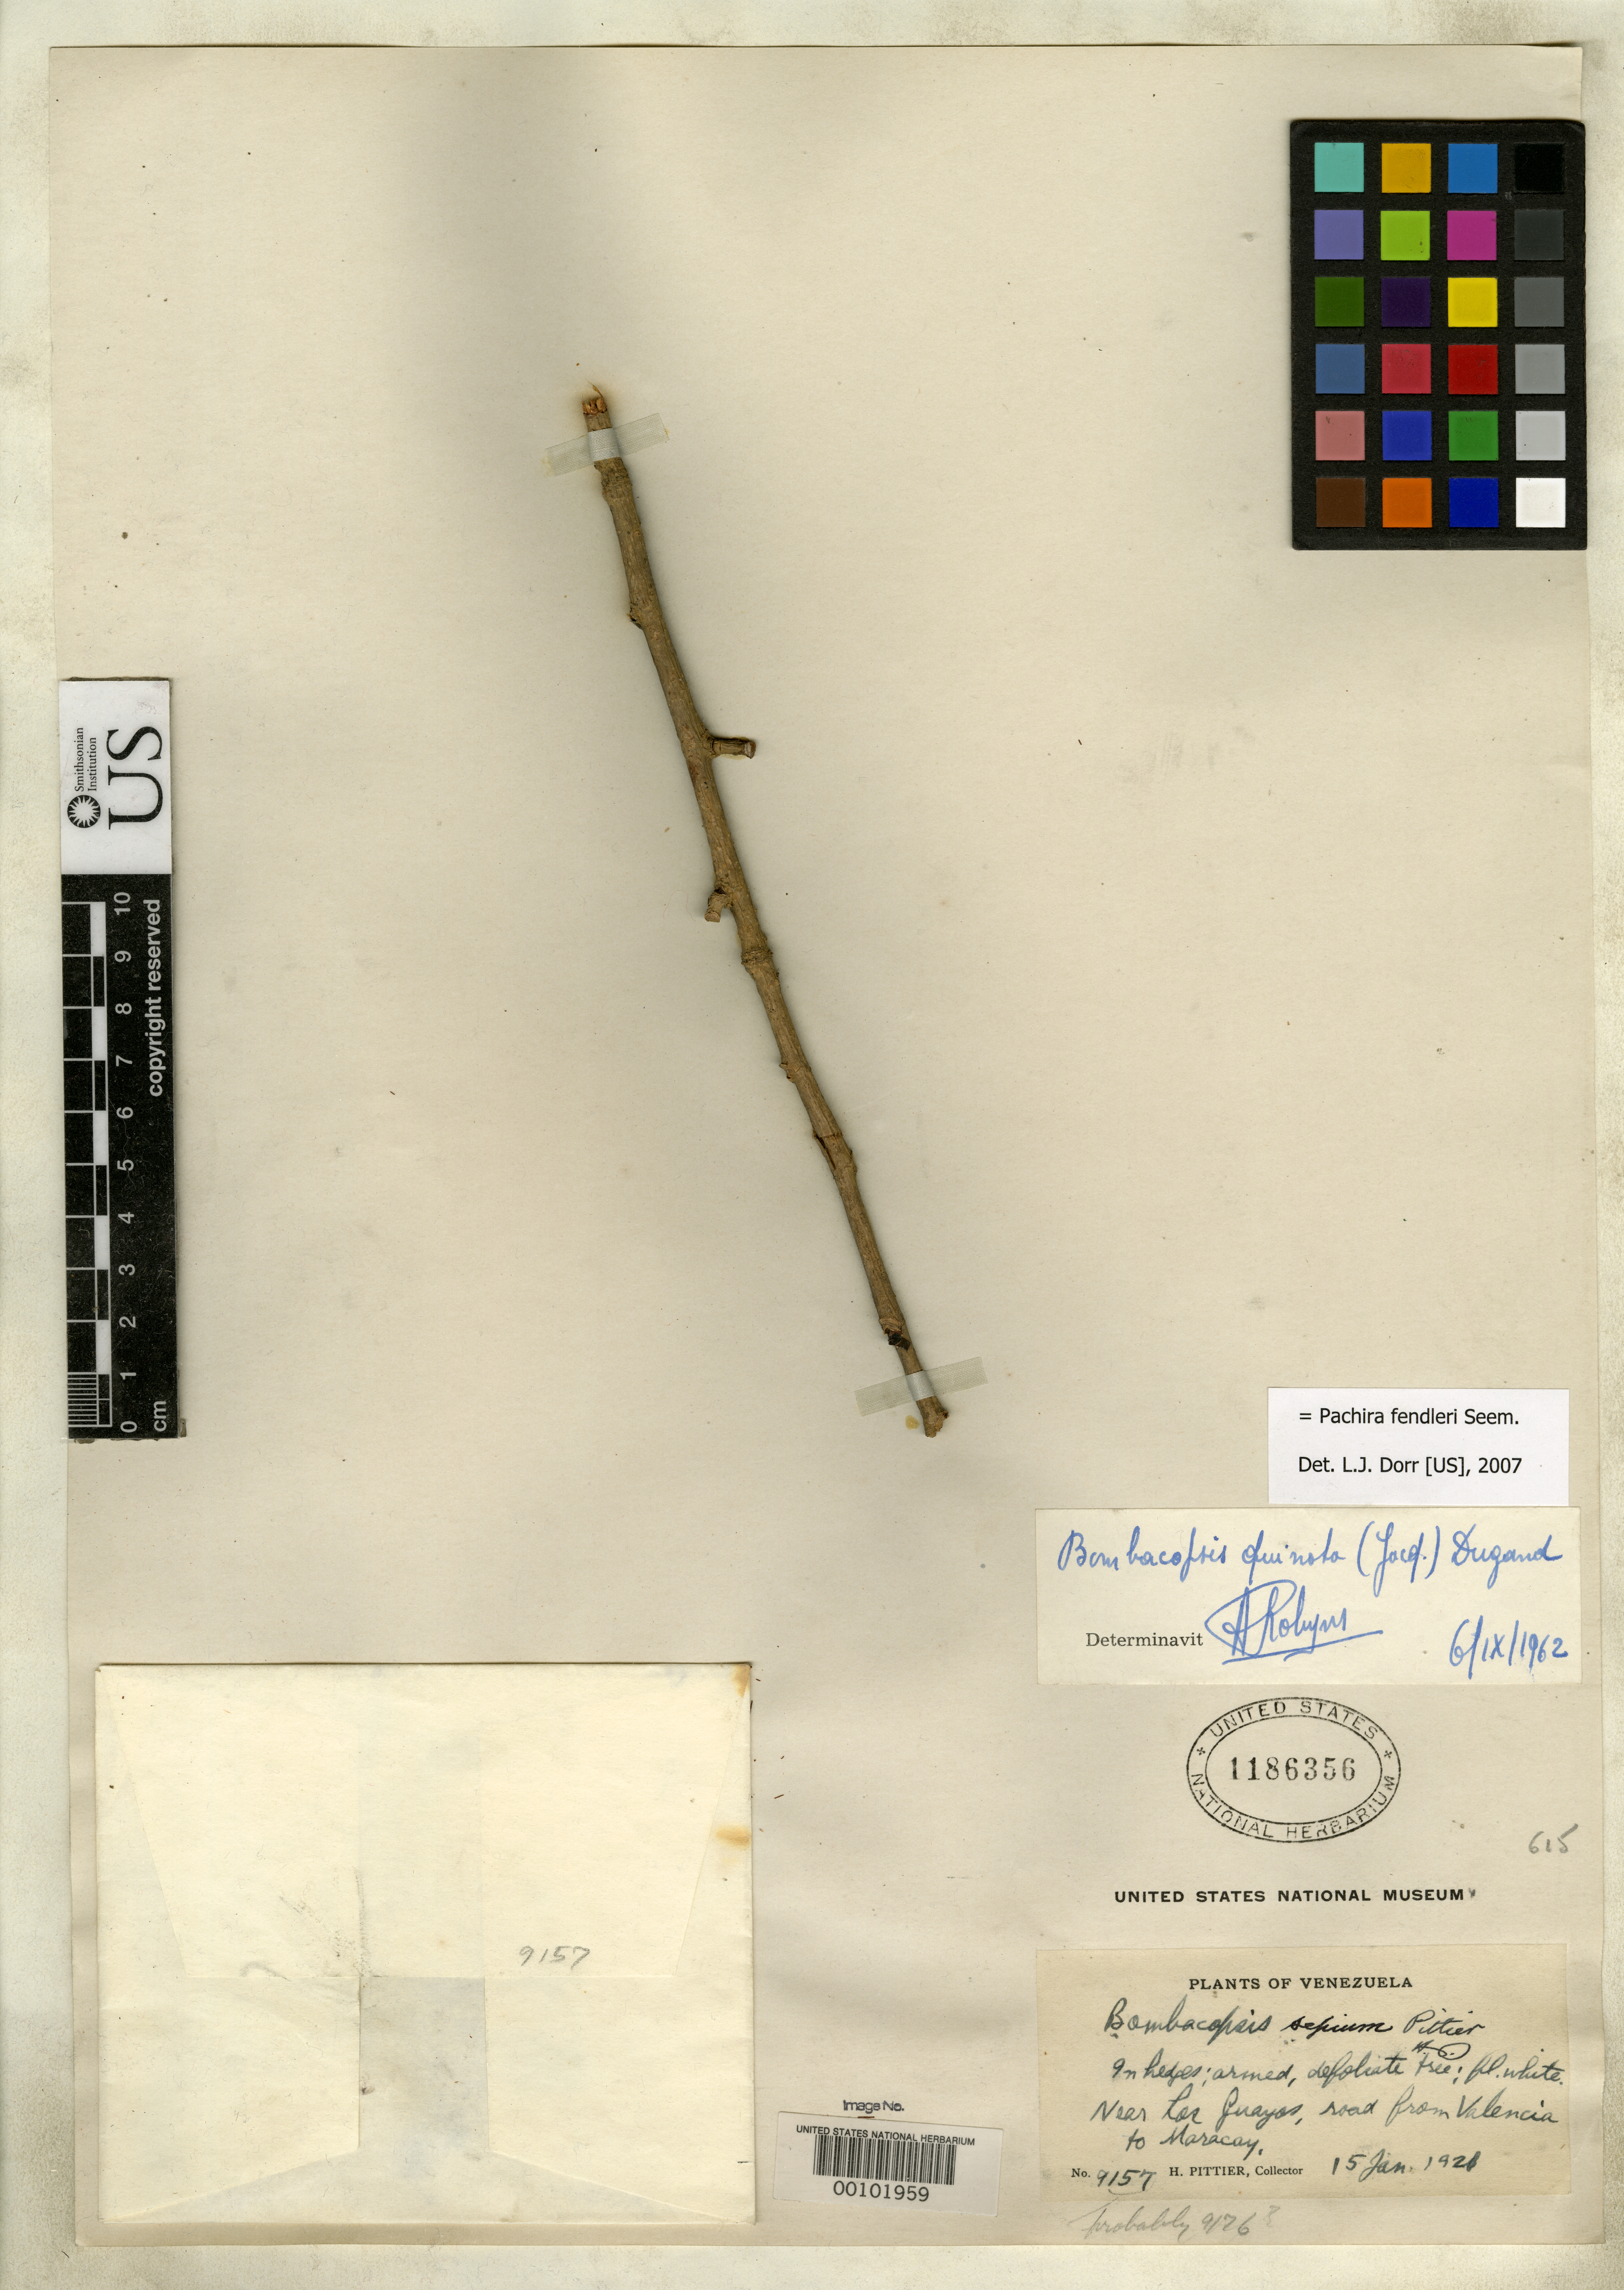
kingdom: Plantae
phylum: Tracheophyta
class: Magnoliopsida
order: Malvales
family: Malvaceae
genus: Bombacopsis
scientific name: Bombacopsis sepium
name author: Pittier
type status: Type Collection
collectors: H. F. Pittier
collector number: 9157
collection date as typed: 15 Jan 1921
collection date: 1921-01-15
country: Venezuela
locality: Near Las Guayas, road from Valencia to Maracay.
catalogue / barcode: US 1186356